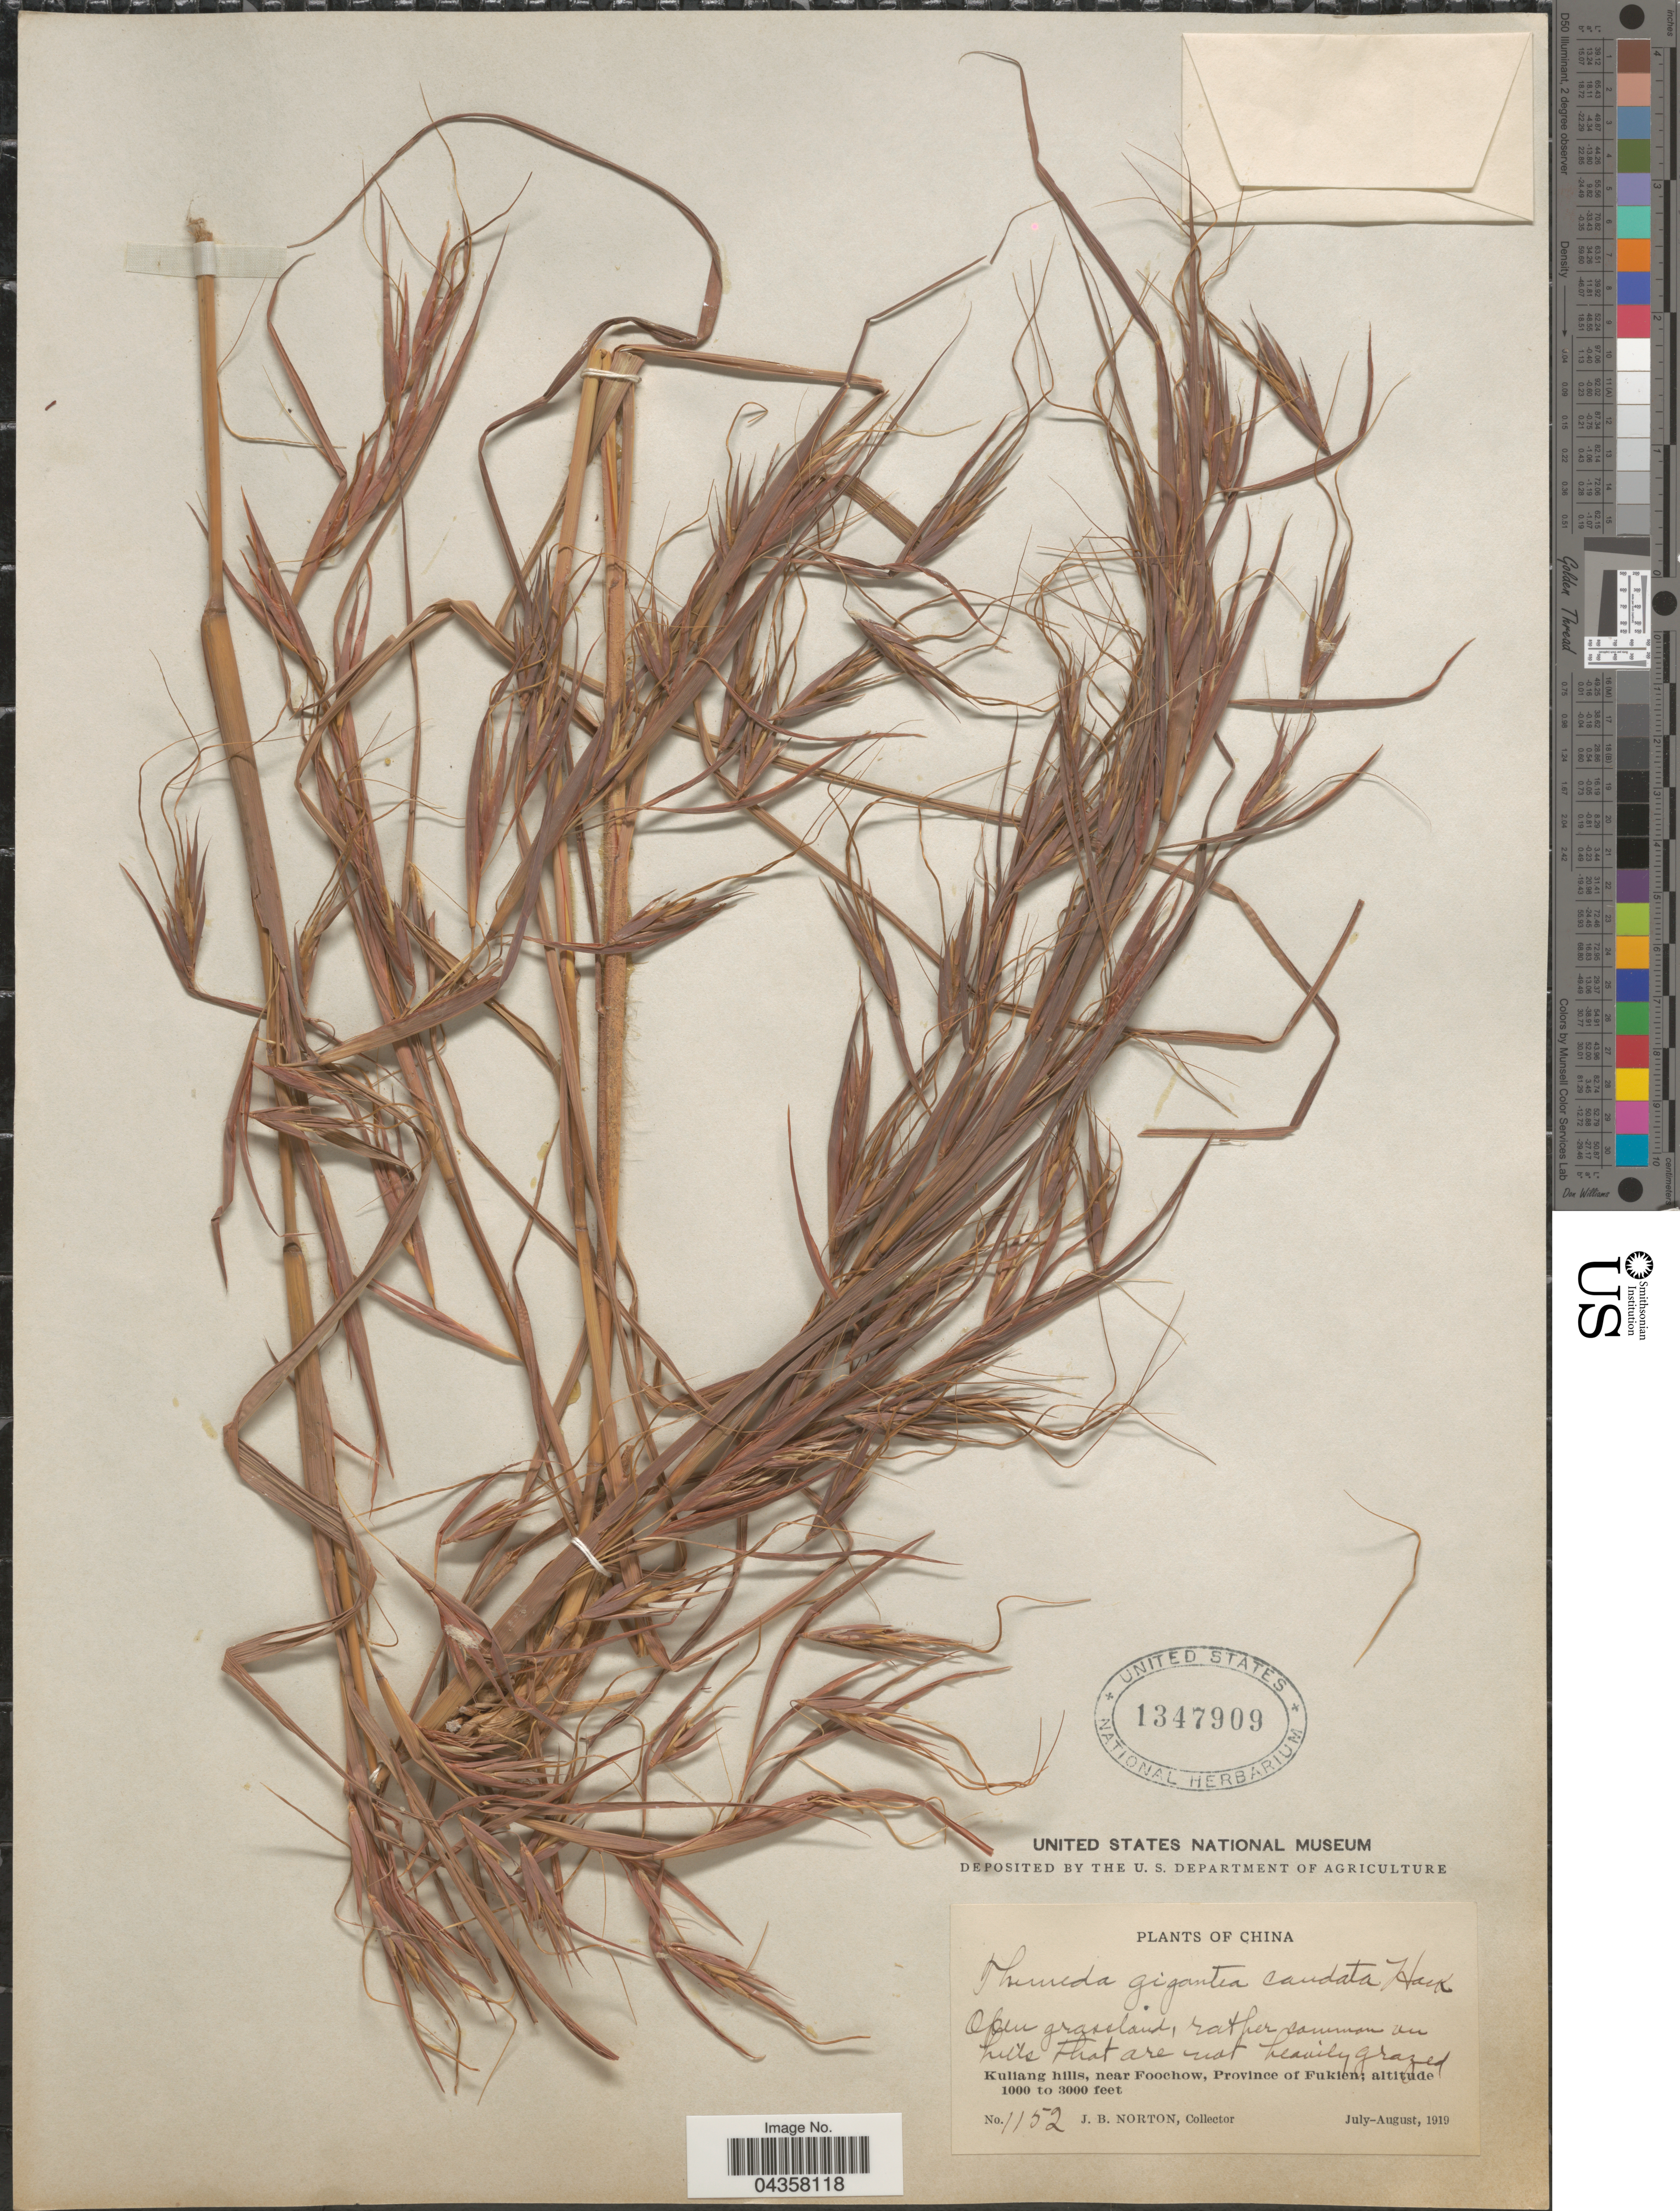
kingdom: Plantae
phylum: Tracheophyta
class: Liliopsida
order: Poales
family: Poaceae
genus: Themeda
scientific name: Themeda caudata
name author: (Nees ex Hook. & Arn.) A. Camus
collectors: J. B. Norton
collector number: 1152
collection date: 1919-07/1919-08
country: China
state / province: Fujian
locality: Kuliang hills, near Foochow, Province of Fukien.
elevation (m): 305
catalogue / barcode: US 1347909